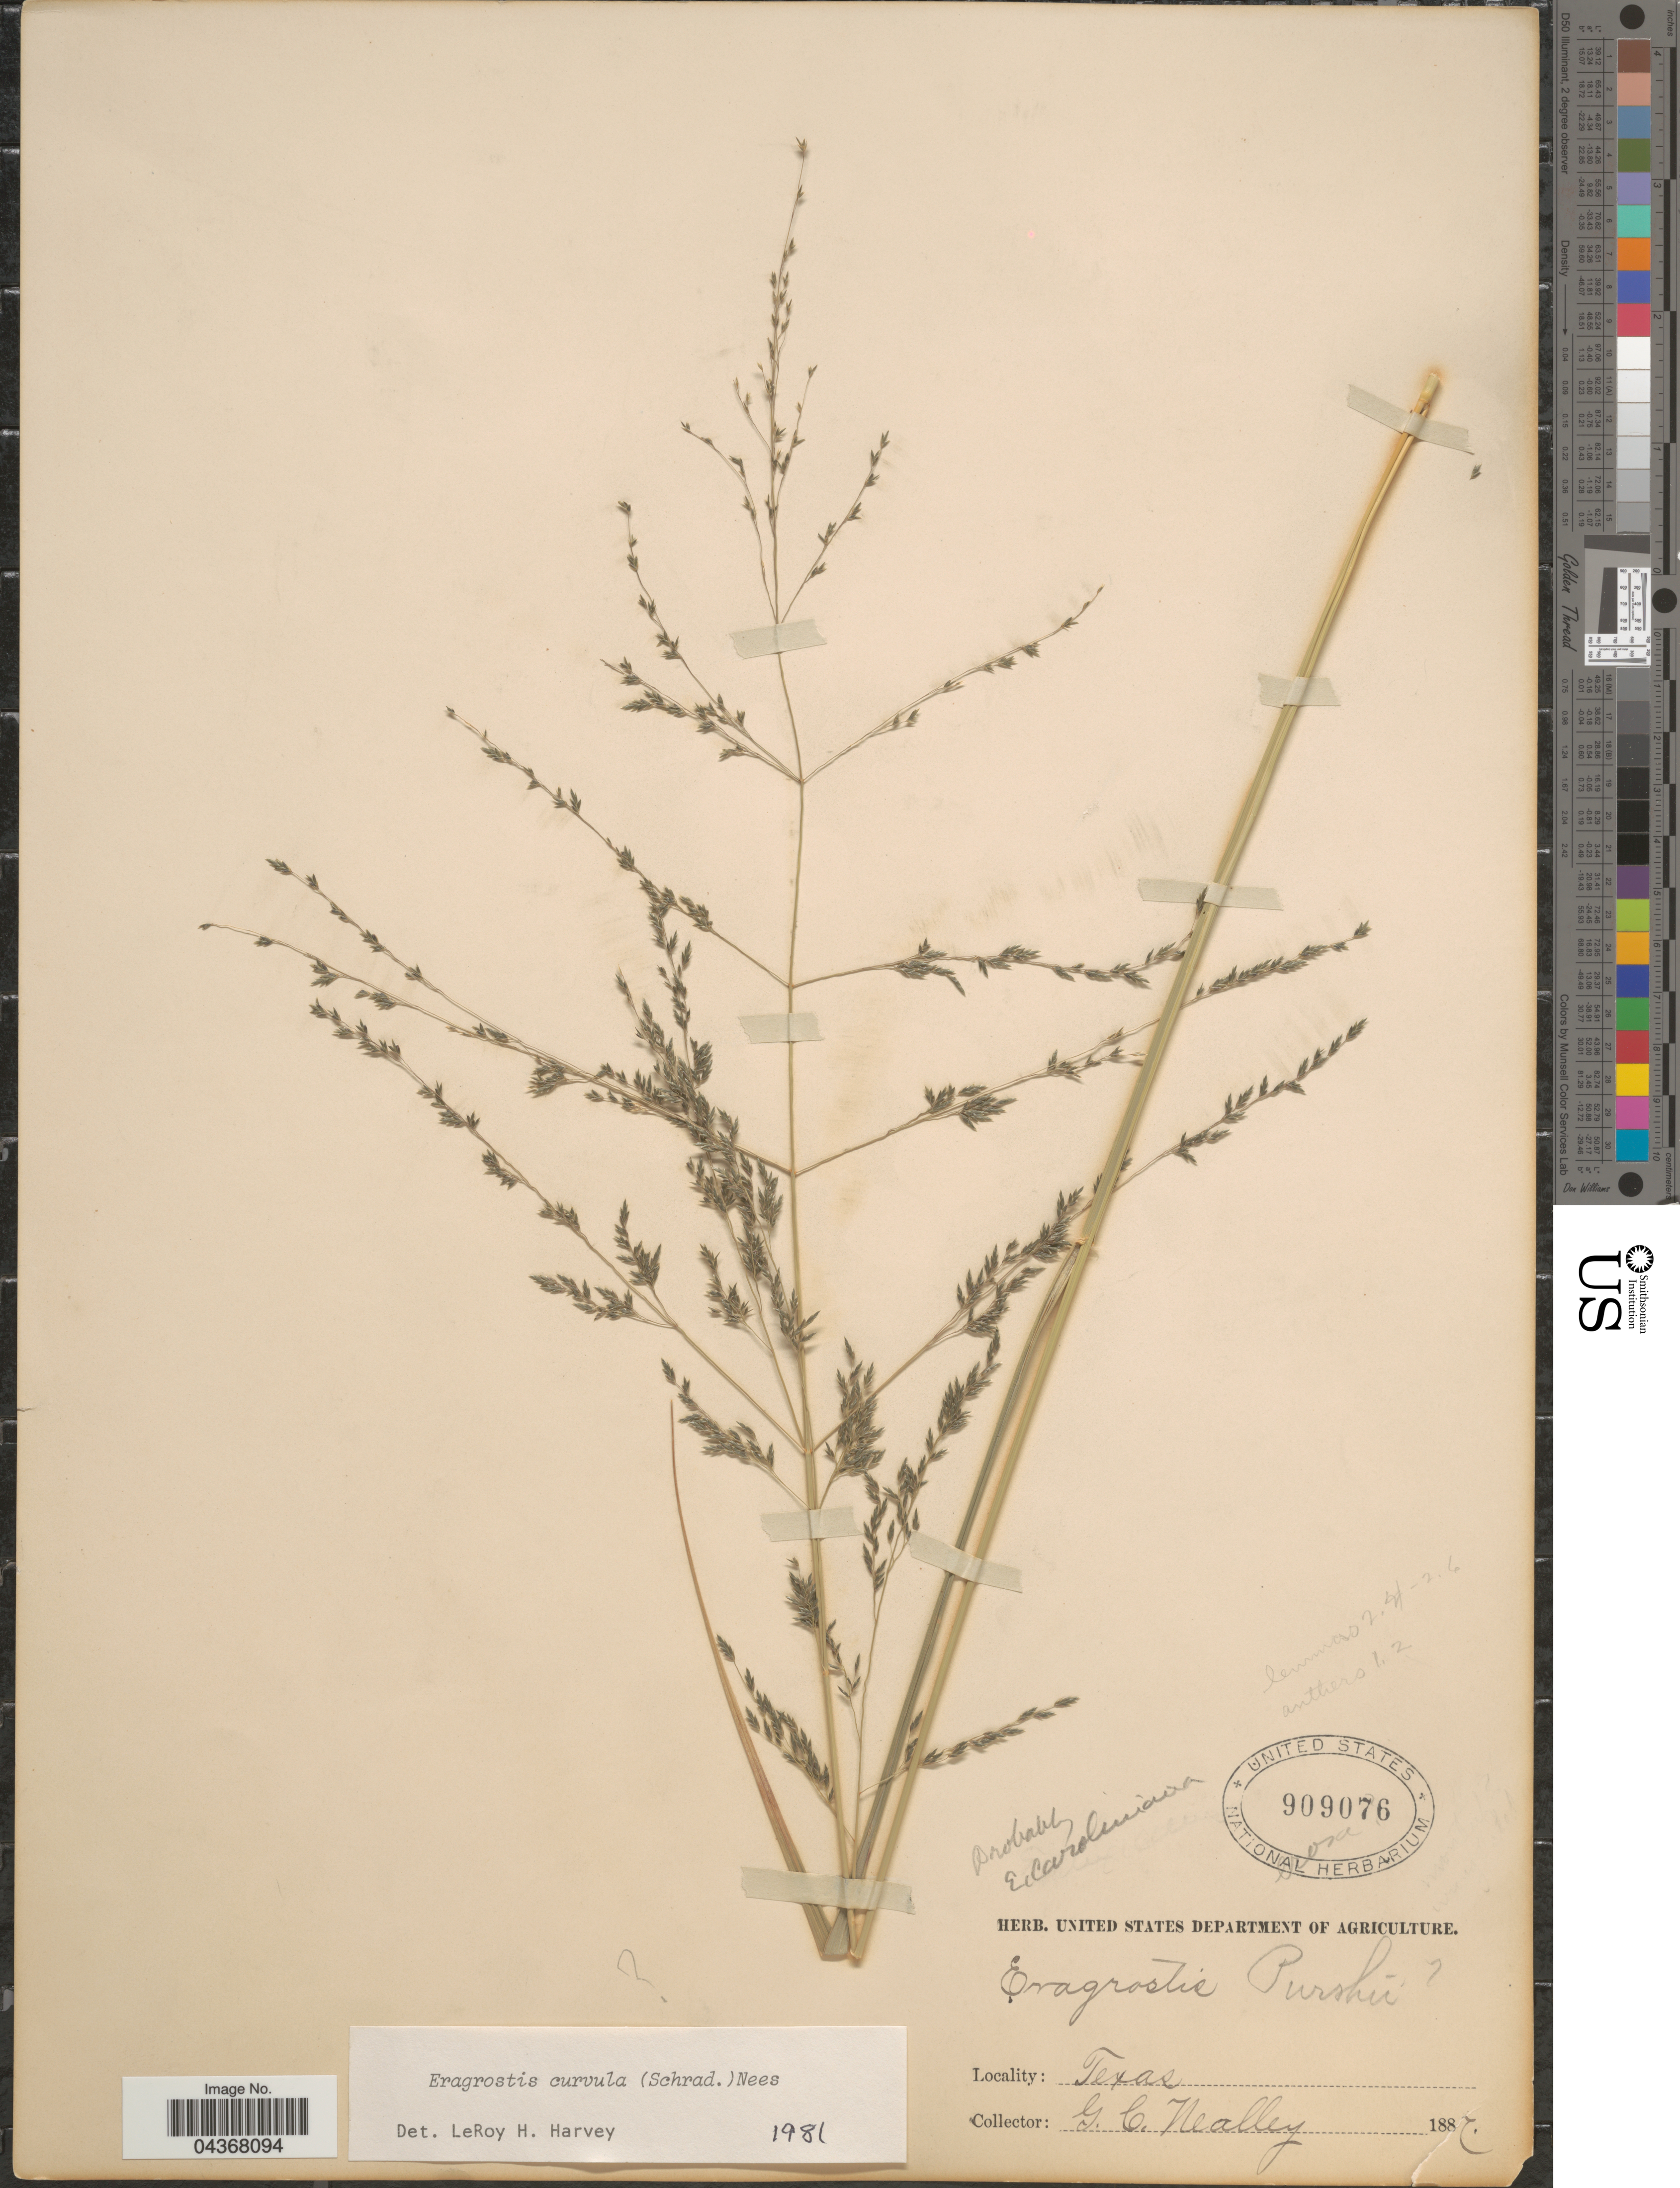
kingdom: Plantae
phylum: Tracheophyta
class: Liliopsida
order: Poales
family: Poaceae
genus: Eragrostis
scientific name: Eragrostis curvula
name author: (Schrad.) Nees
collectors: G. C. Nealley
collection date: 1887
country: United States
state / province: Texas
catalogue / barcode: US 909076